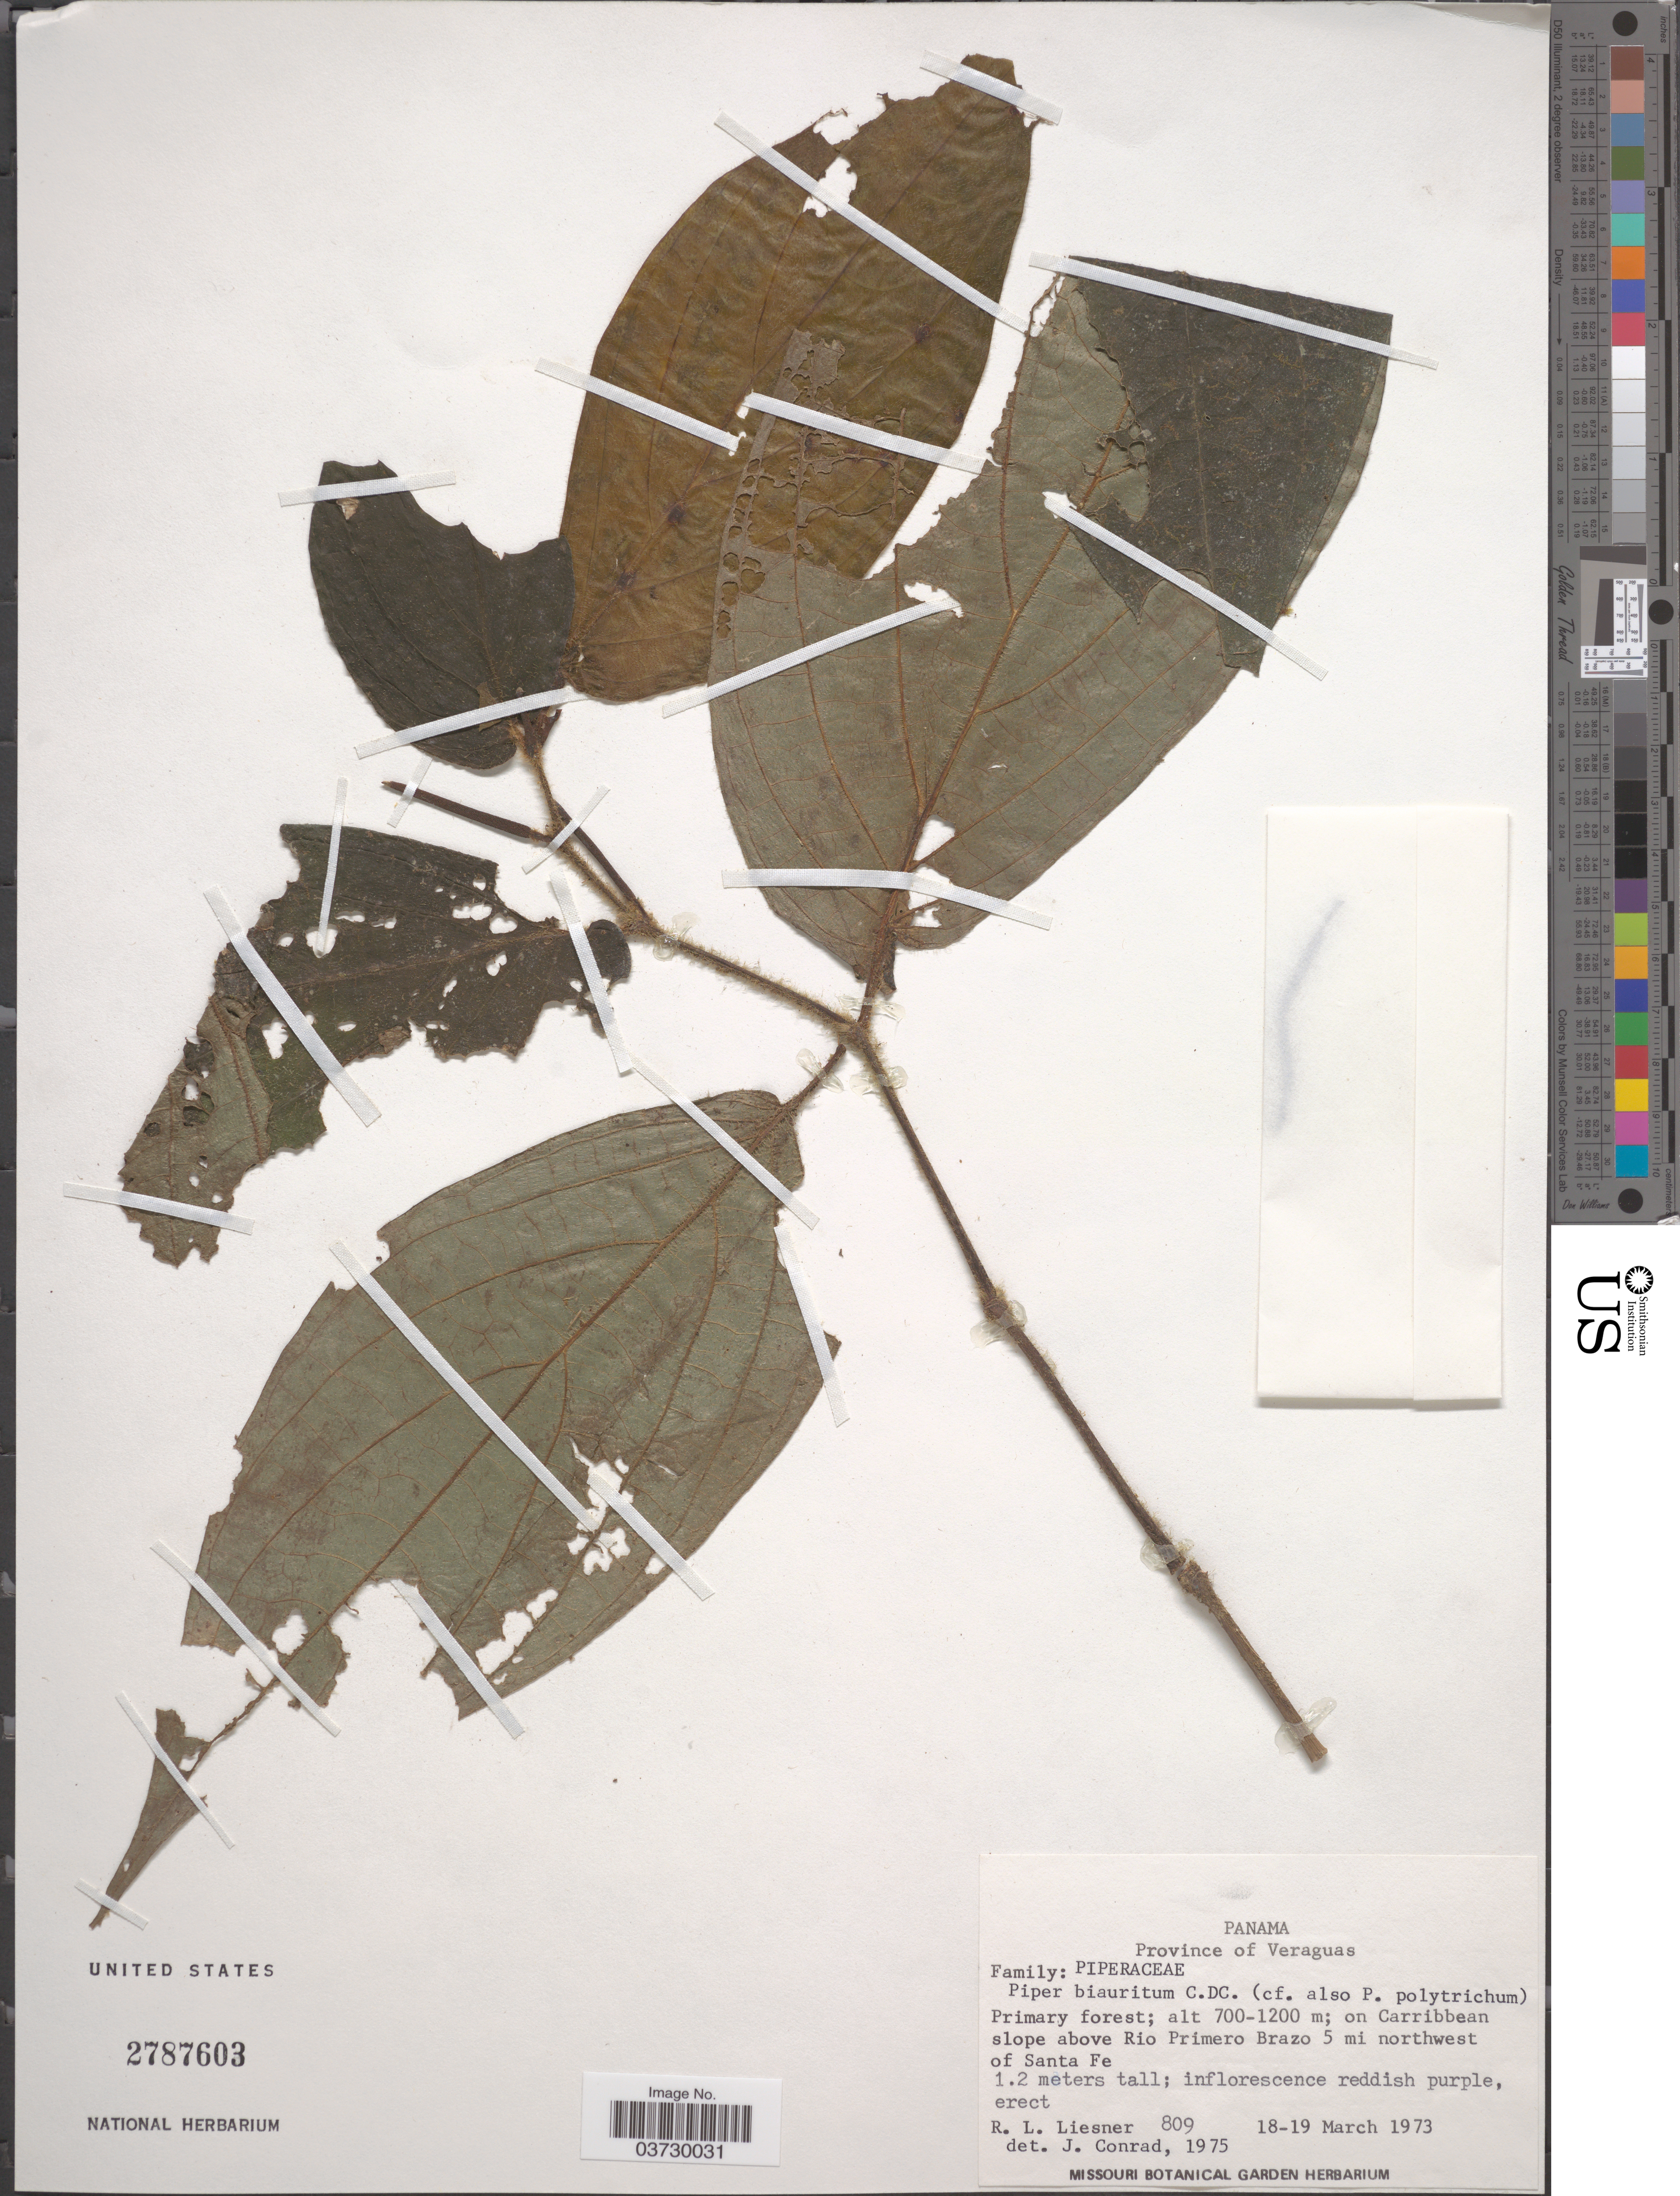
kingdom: Plantae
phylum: Tracheophyta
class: Magnoliopsida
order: Piperales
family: Piperaceae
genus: Piper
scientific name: Piper biauritum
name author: C. DC. in Pittier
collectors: R. L. Liesner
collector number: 809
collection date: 1973-03-18/1973-03-19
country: Panama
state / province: Veraguas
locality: On Caribbean slope above Río Prímero Brazo 5 mi northwest of Santa Fe.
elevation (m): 700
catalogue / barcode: US 2787603